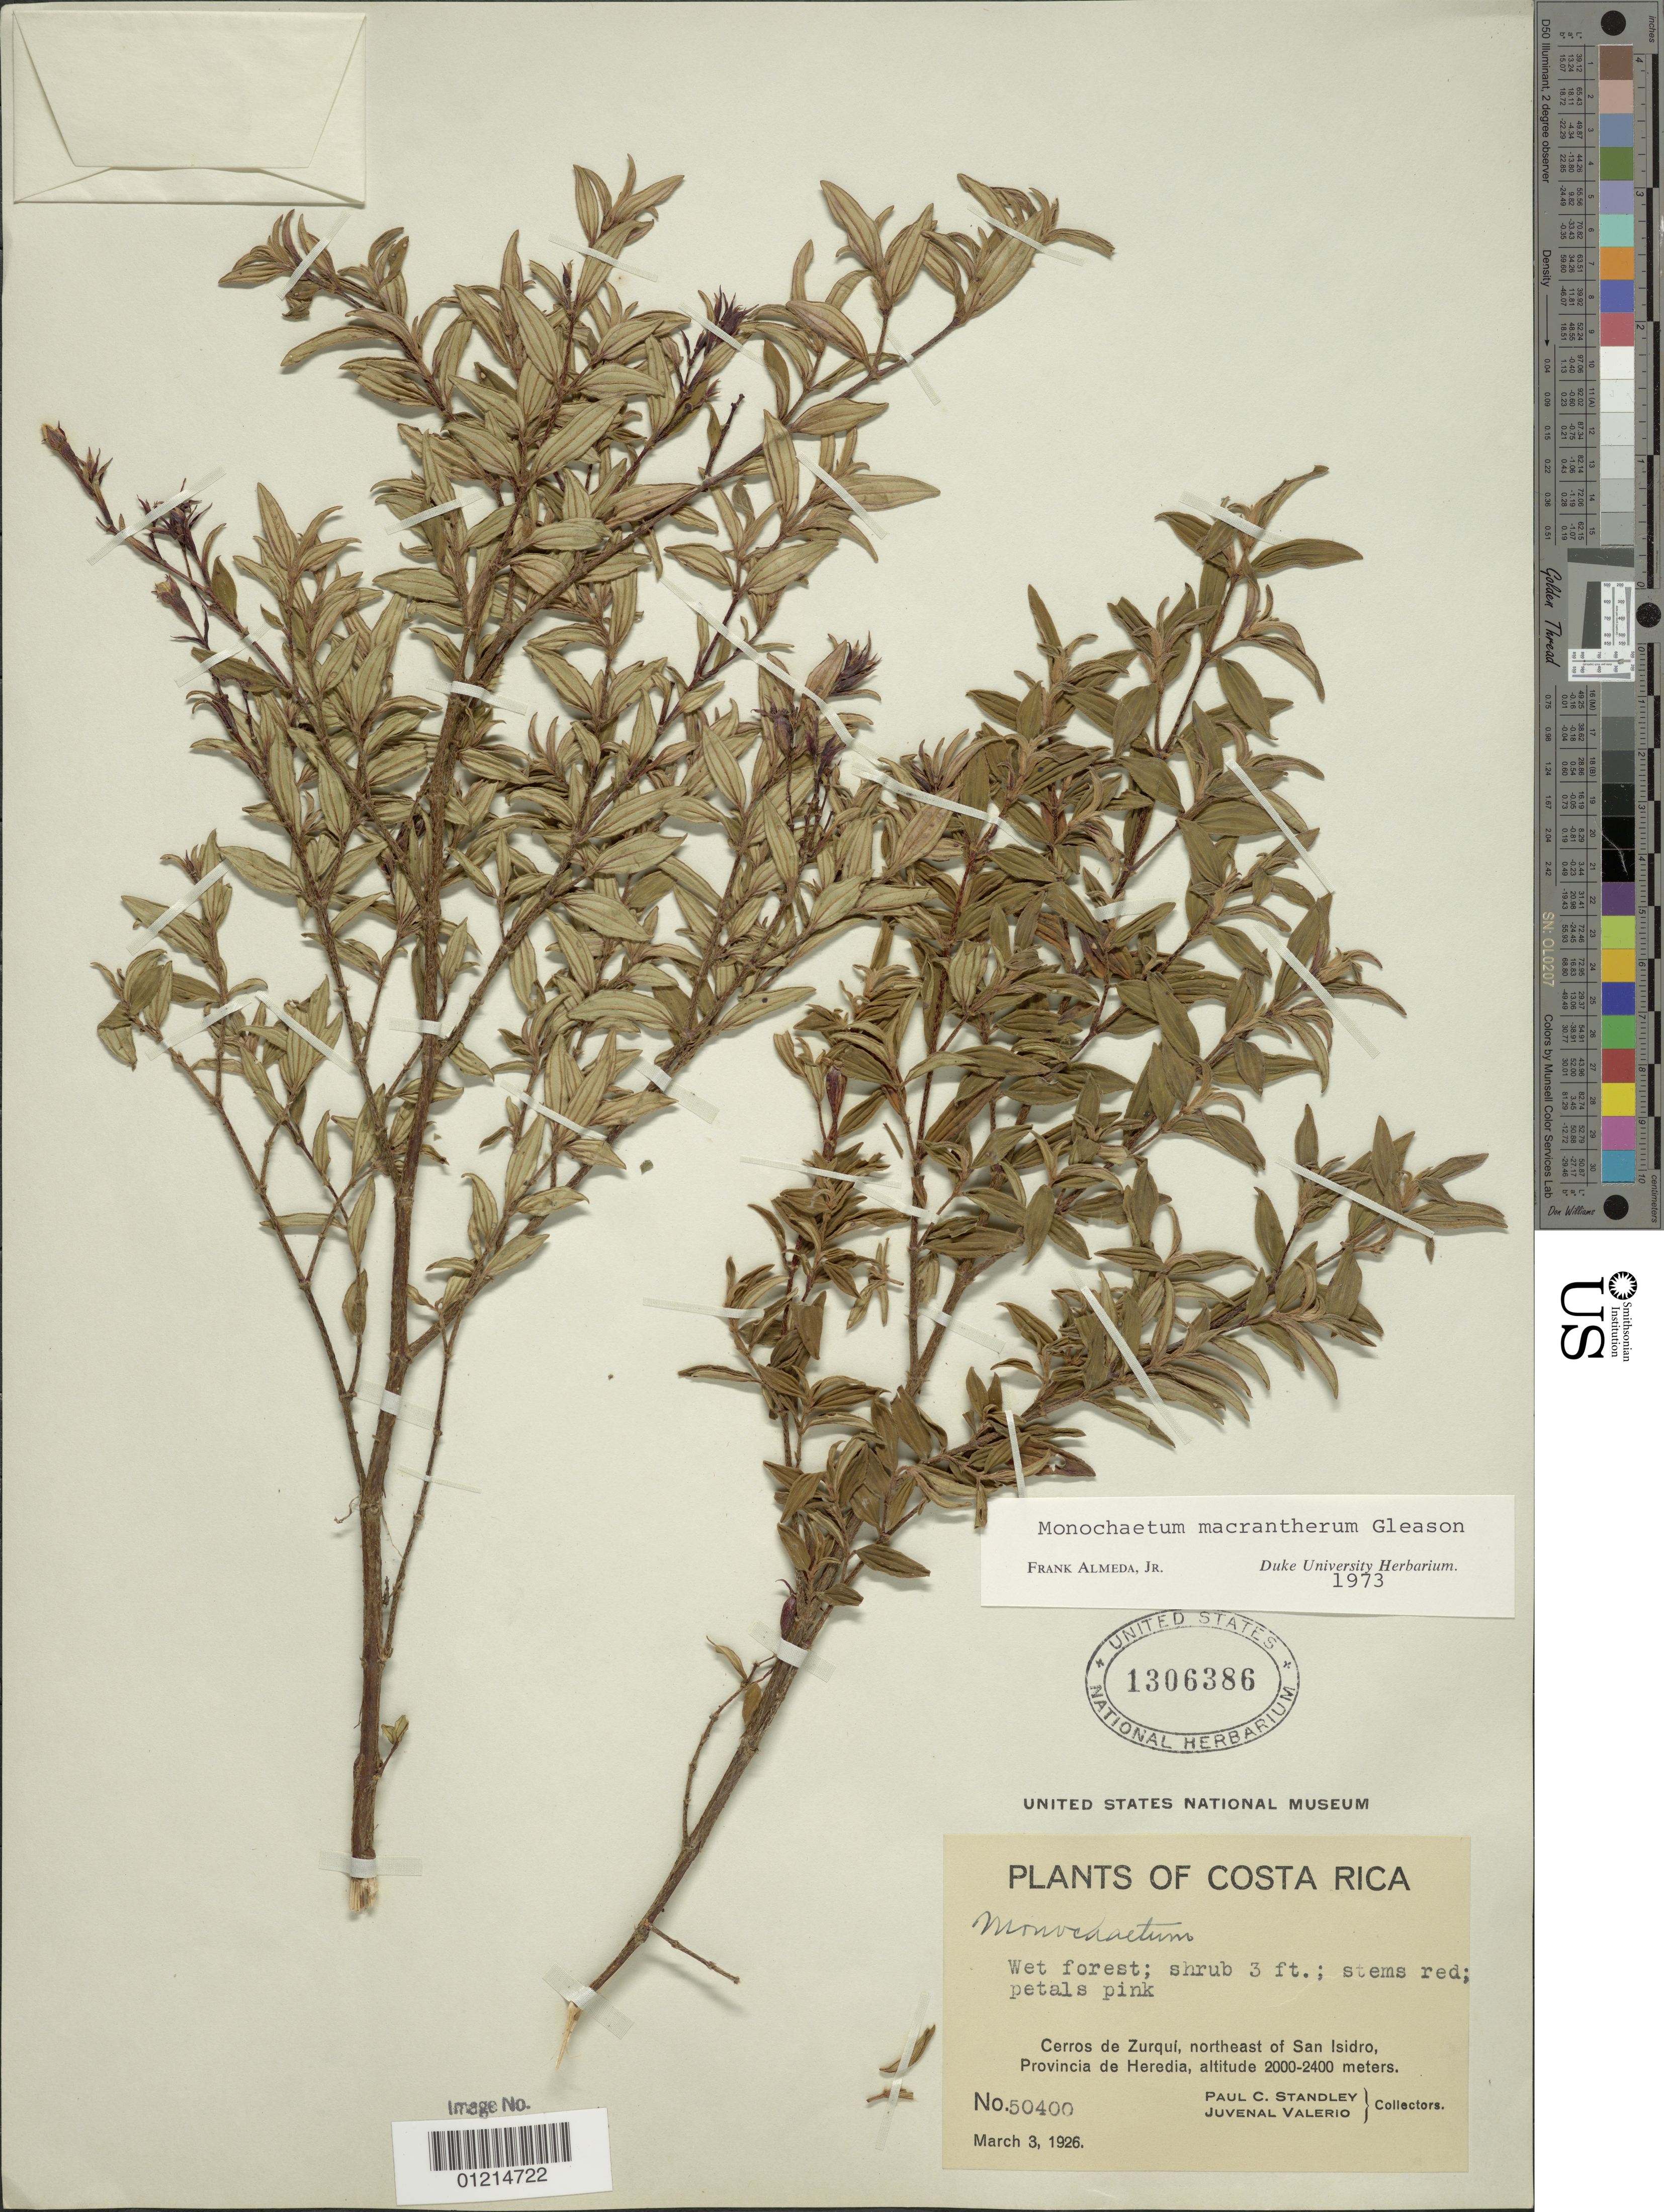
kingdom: Plantae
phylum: Tracheophyta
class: Magnoliopsida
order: Myrtales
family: Melastomataceae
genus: Monochaetum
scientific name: Monochaetum macrantherum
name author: Gleason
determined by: Almeda, F.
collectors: P. C. Standley & J. Valerio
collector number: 50400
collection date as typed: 3 Mar 1926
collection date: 1926-03-03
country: Costa Rica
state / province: Heredia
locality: Cerros de Zurquí, northeast of San Isidro.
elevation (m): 2000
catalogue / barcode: US 1306386